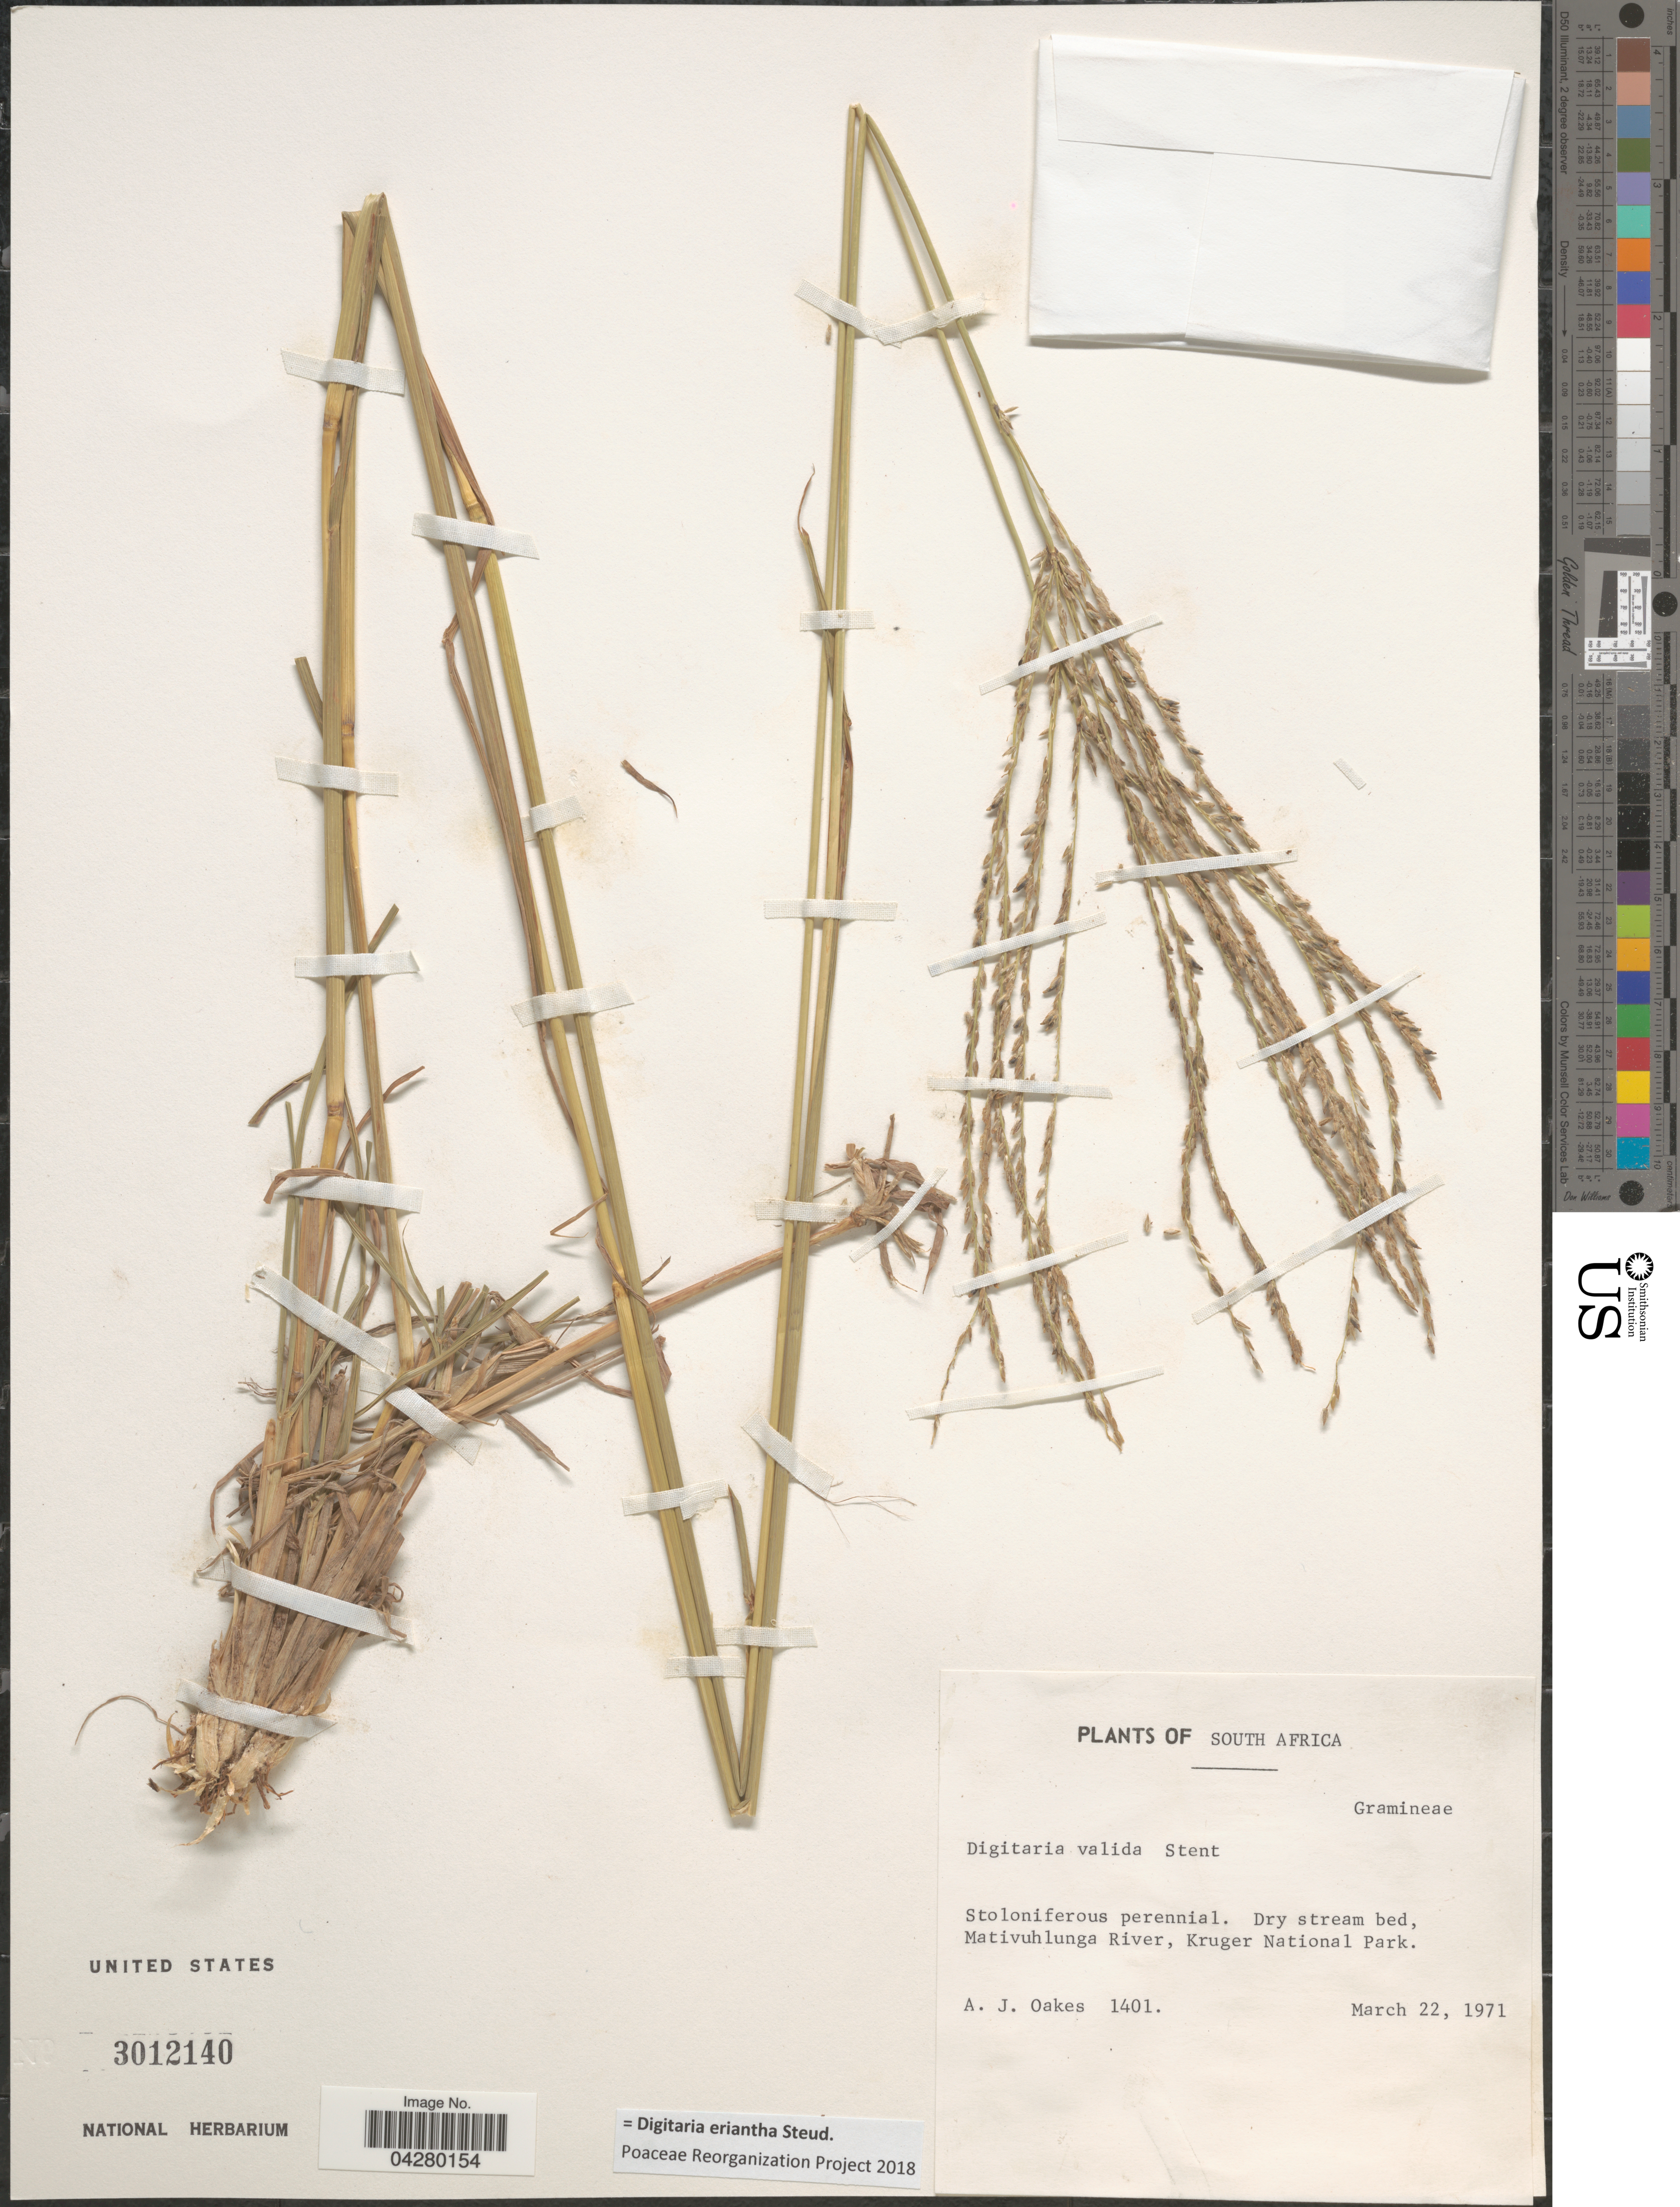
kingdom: Plantae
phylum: Tracheophyta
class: Liliopsida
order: Poales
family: Poaceae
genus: Digitaria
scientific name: Digitaria eriantha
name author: Steud.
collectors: A. Oakes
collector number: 1401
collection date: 1971-03-22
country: South Africa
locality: Dry stream bed, Mativuhlunga River, Kruger National Park.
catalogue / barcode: US 3012140